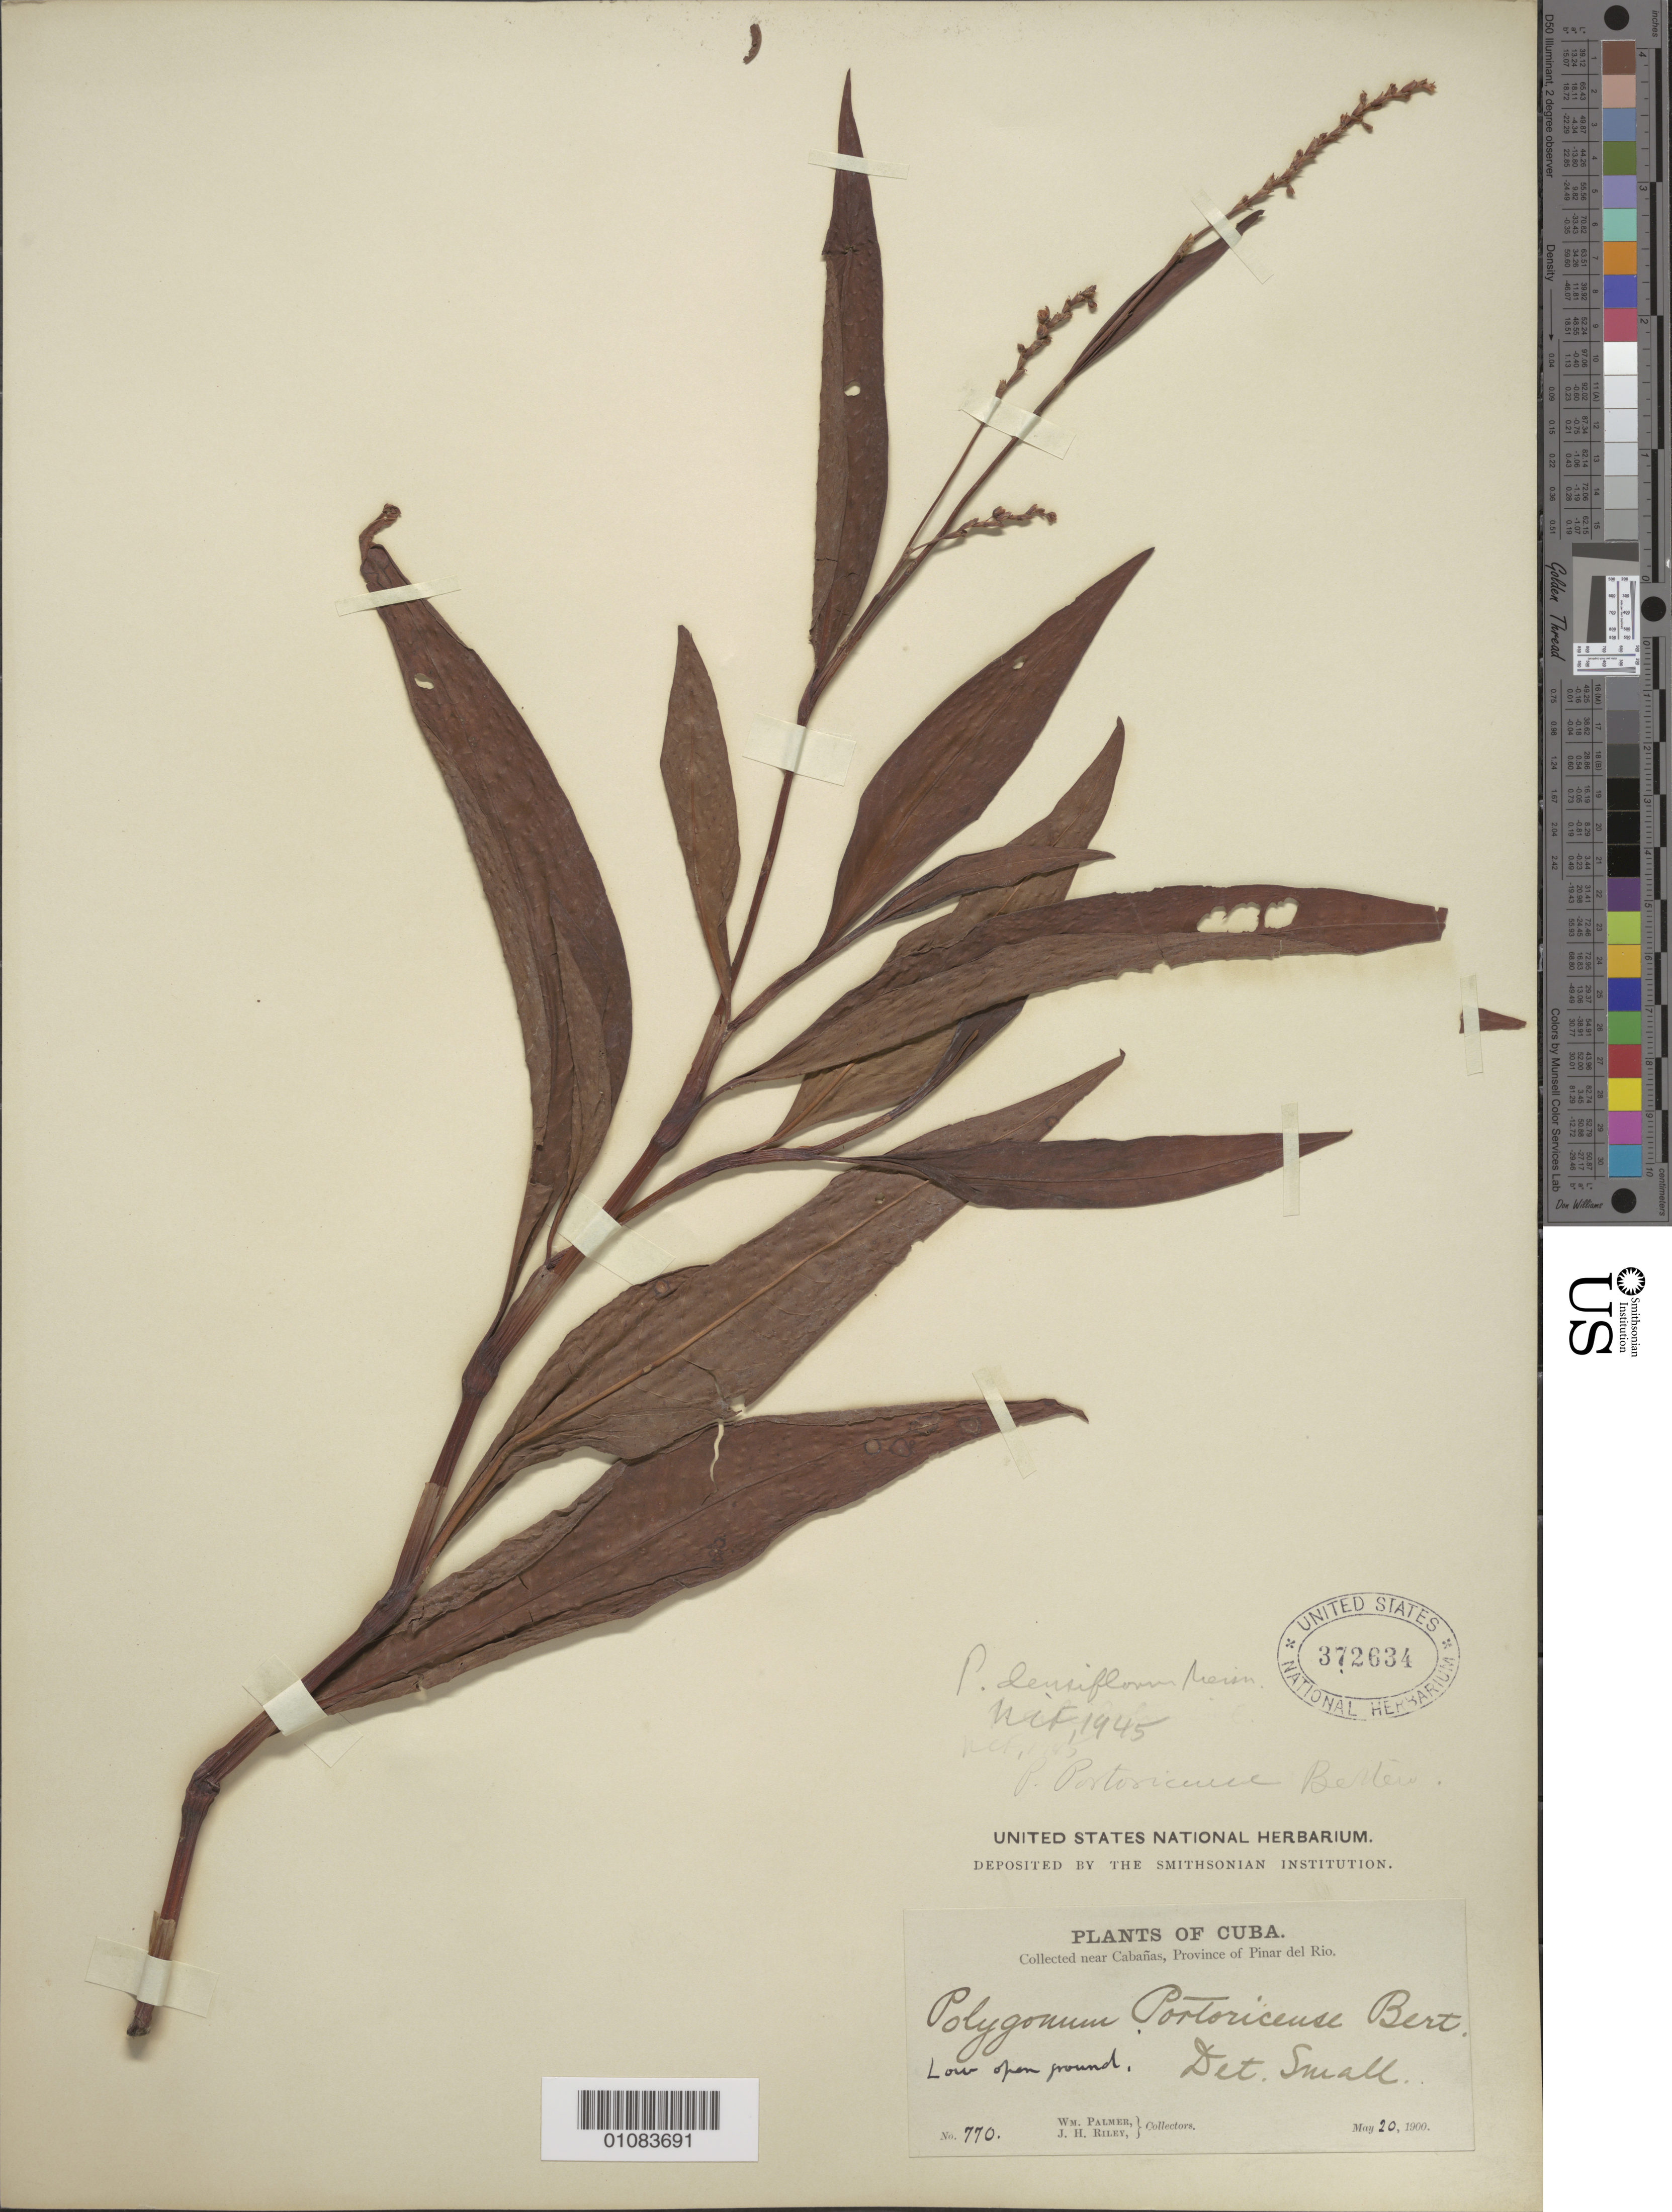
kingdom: Plantae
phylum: Tracheophyta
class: Magnoliopsida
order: Caryophyllales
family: Polygonaceae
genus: Polygonum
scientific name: Polygonum densiflorum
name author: Meisn.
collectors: W. Palmer & J. H. Riley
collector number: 770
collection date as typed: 20 May 1900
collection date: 1900-05-20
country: Cuba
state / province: Pinar del Rio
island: Cuba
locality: Near Cabanas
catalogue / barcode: US 372634